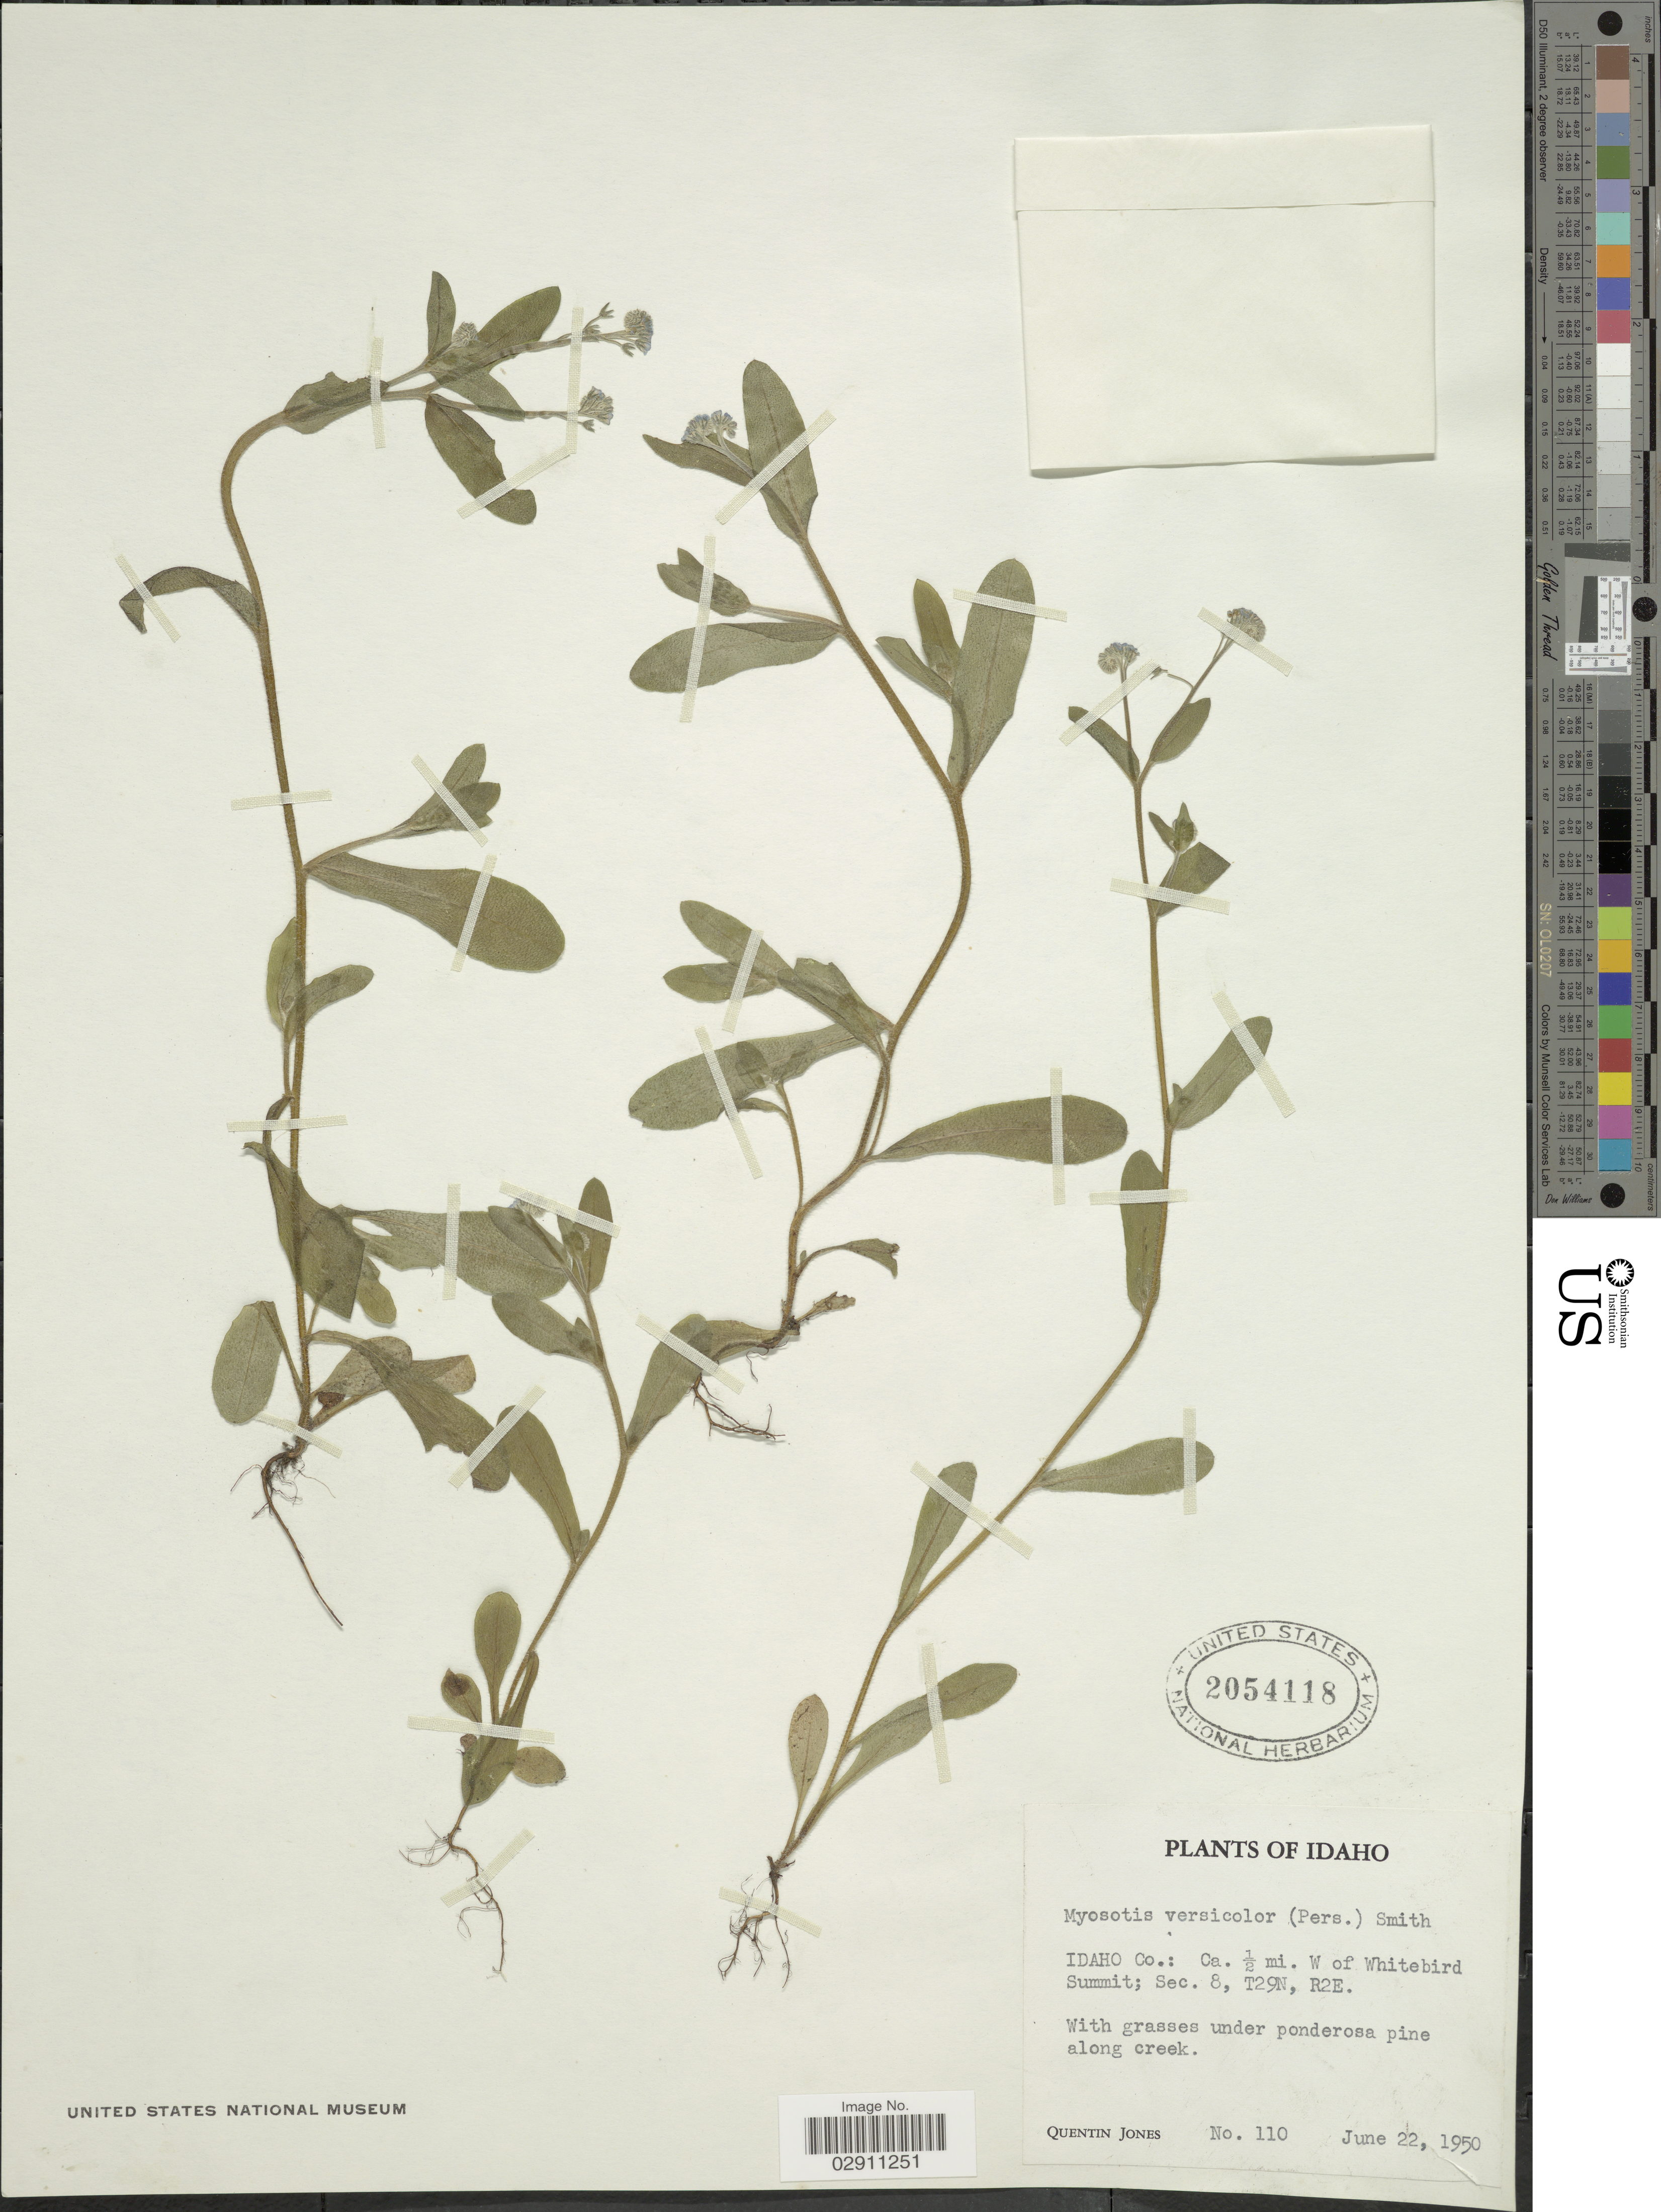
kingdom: Plantae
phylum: Tracheophyta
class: Magnoliopsida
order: Boraginales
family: Boraginaceae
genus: Myosotis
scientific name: Myosotis arvensis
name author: (L.) Hill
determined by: Goldman, Doug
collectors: Q. Jones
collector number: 110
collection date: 1950-06-22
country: United States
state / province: Idaho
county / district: Idaho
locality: Ca. ½ mi. W. of Whitebird Summit; Sec. 8, T29N, R2E.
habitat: With grasses under ponderosa pine along creek.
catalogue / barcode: US 2054118